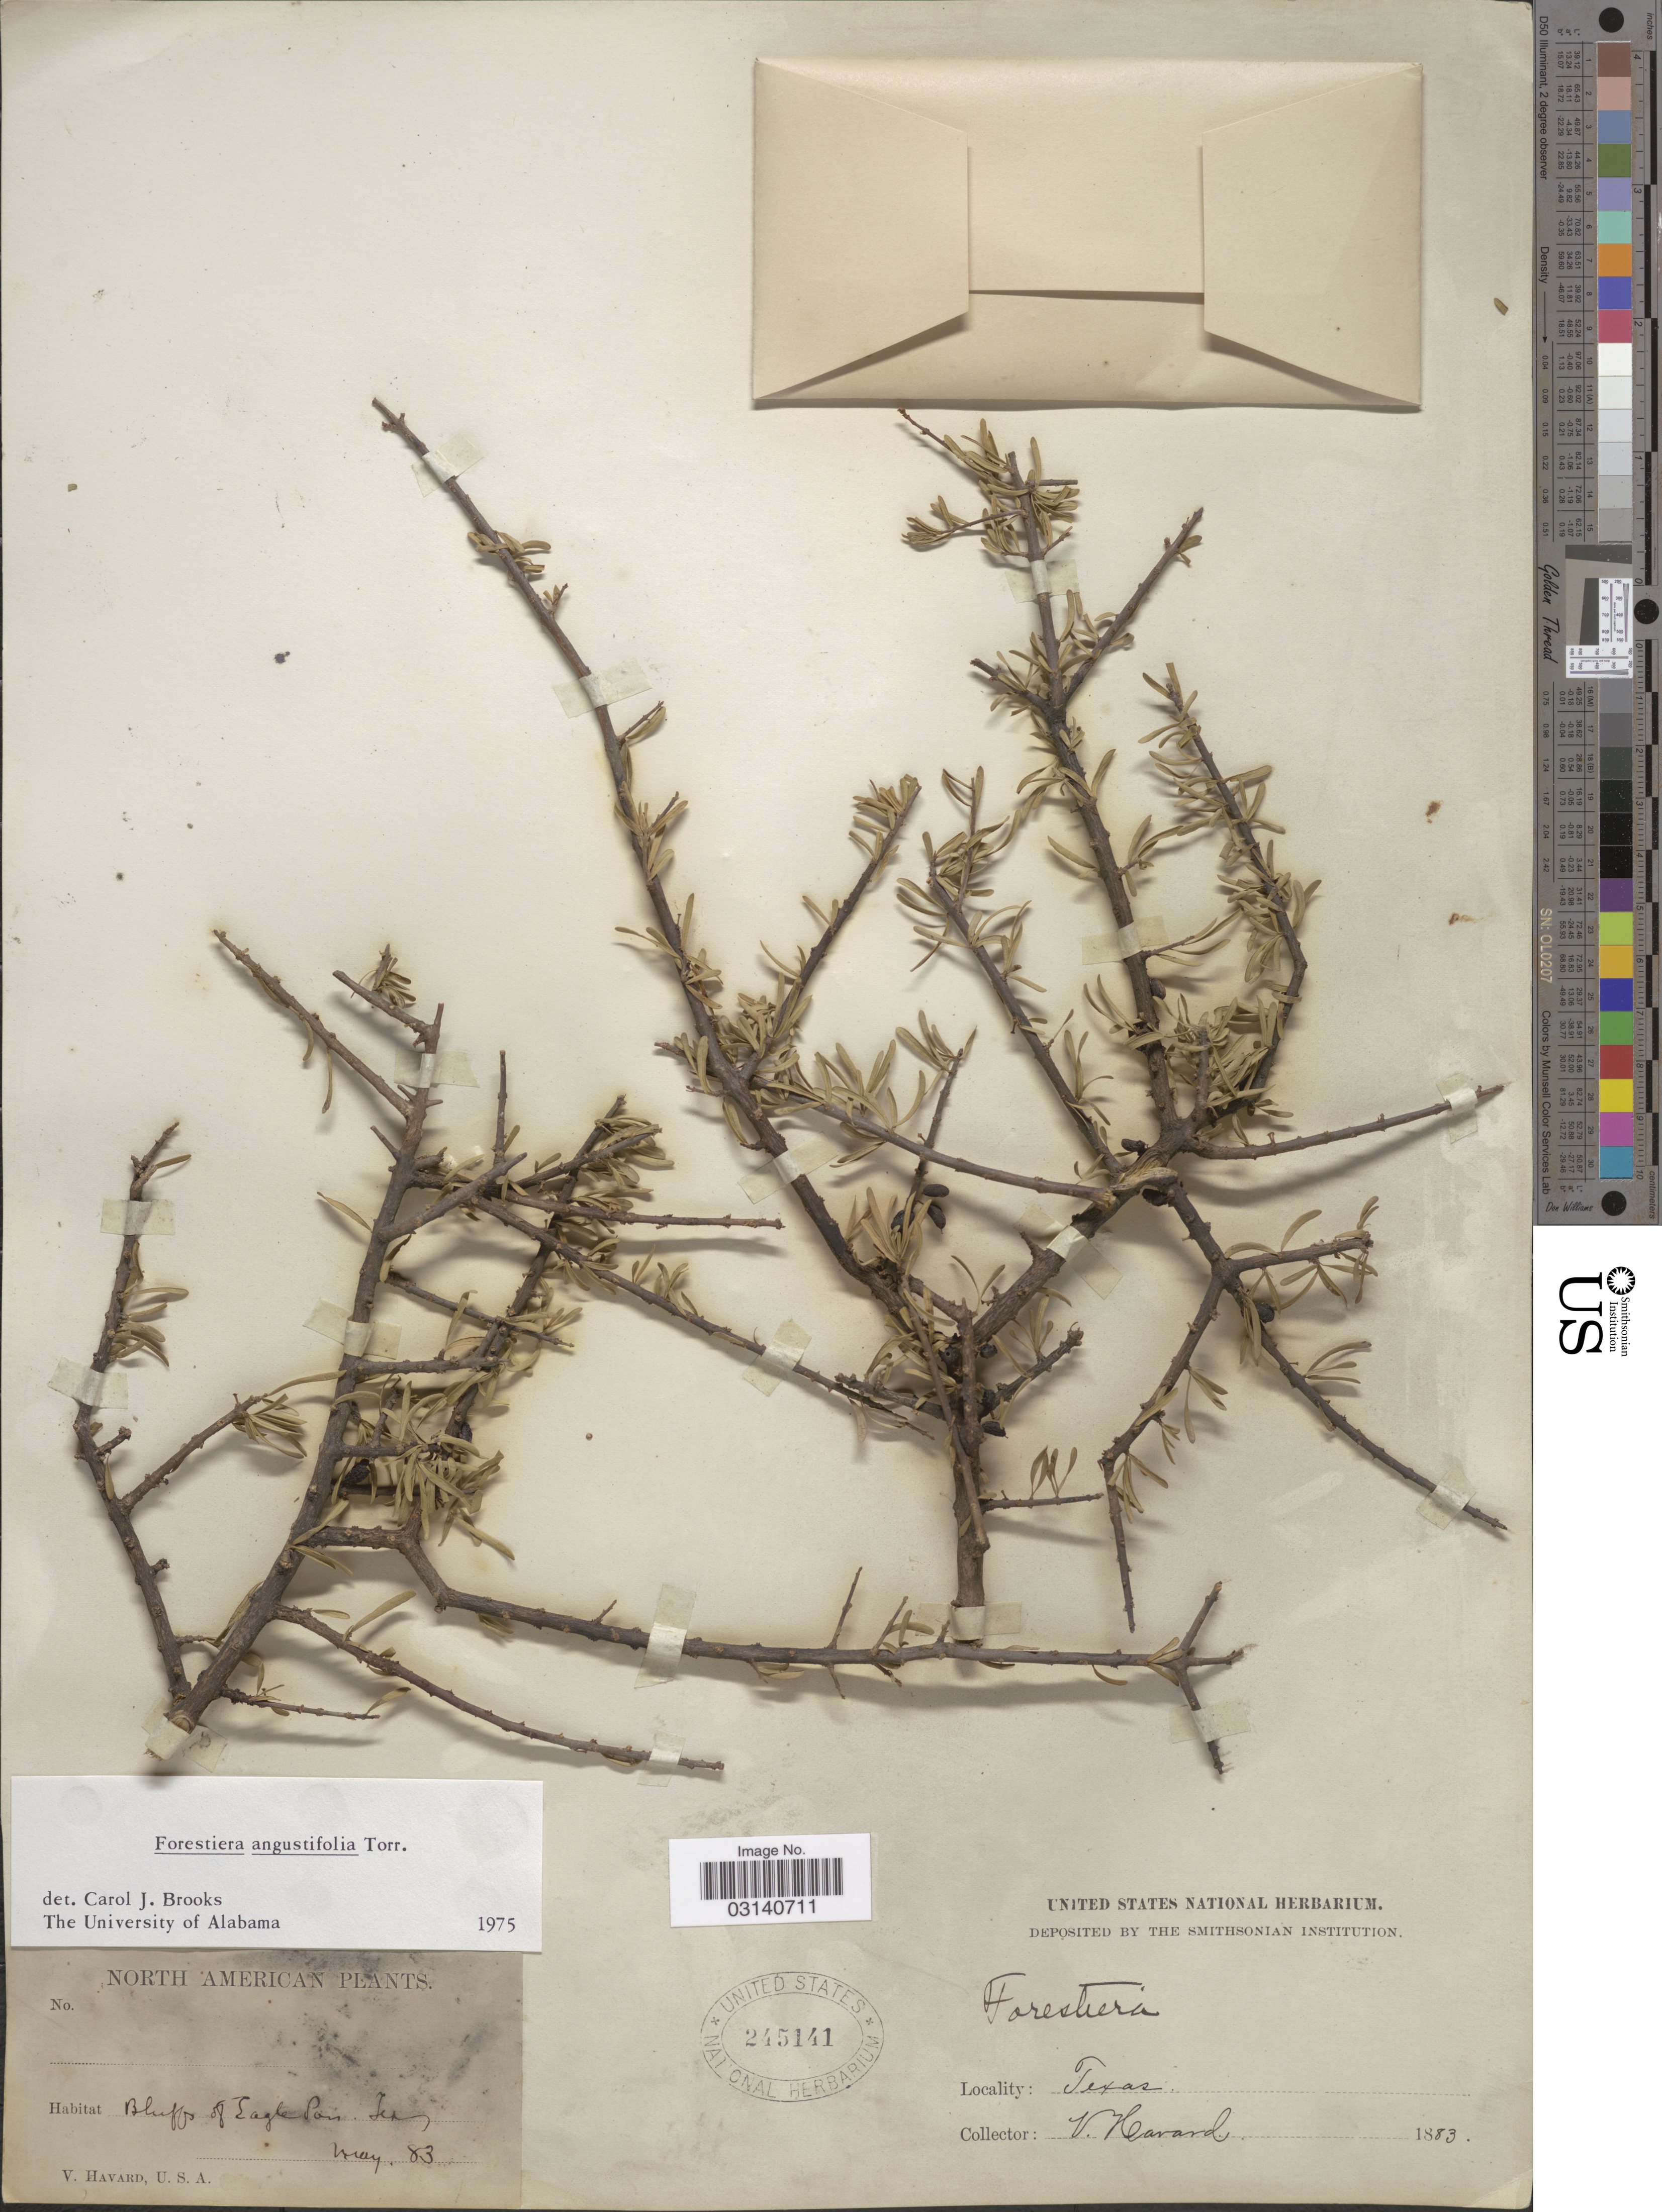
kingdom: Plantae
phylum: Tracheophyta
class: Magnoliopsida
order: Lamiales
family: Oleaceae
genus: Forestiera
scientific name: Forestiera angustifolia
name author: Torr.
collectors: V. Havard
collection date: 1883-05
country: United States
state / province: Texas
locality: North American, Bluffs of Eagle Pass, Texas.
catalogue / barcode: US 245141